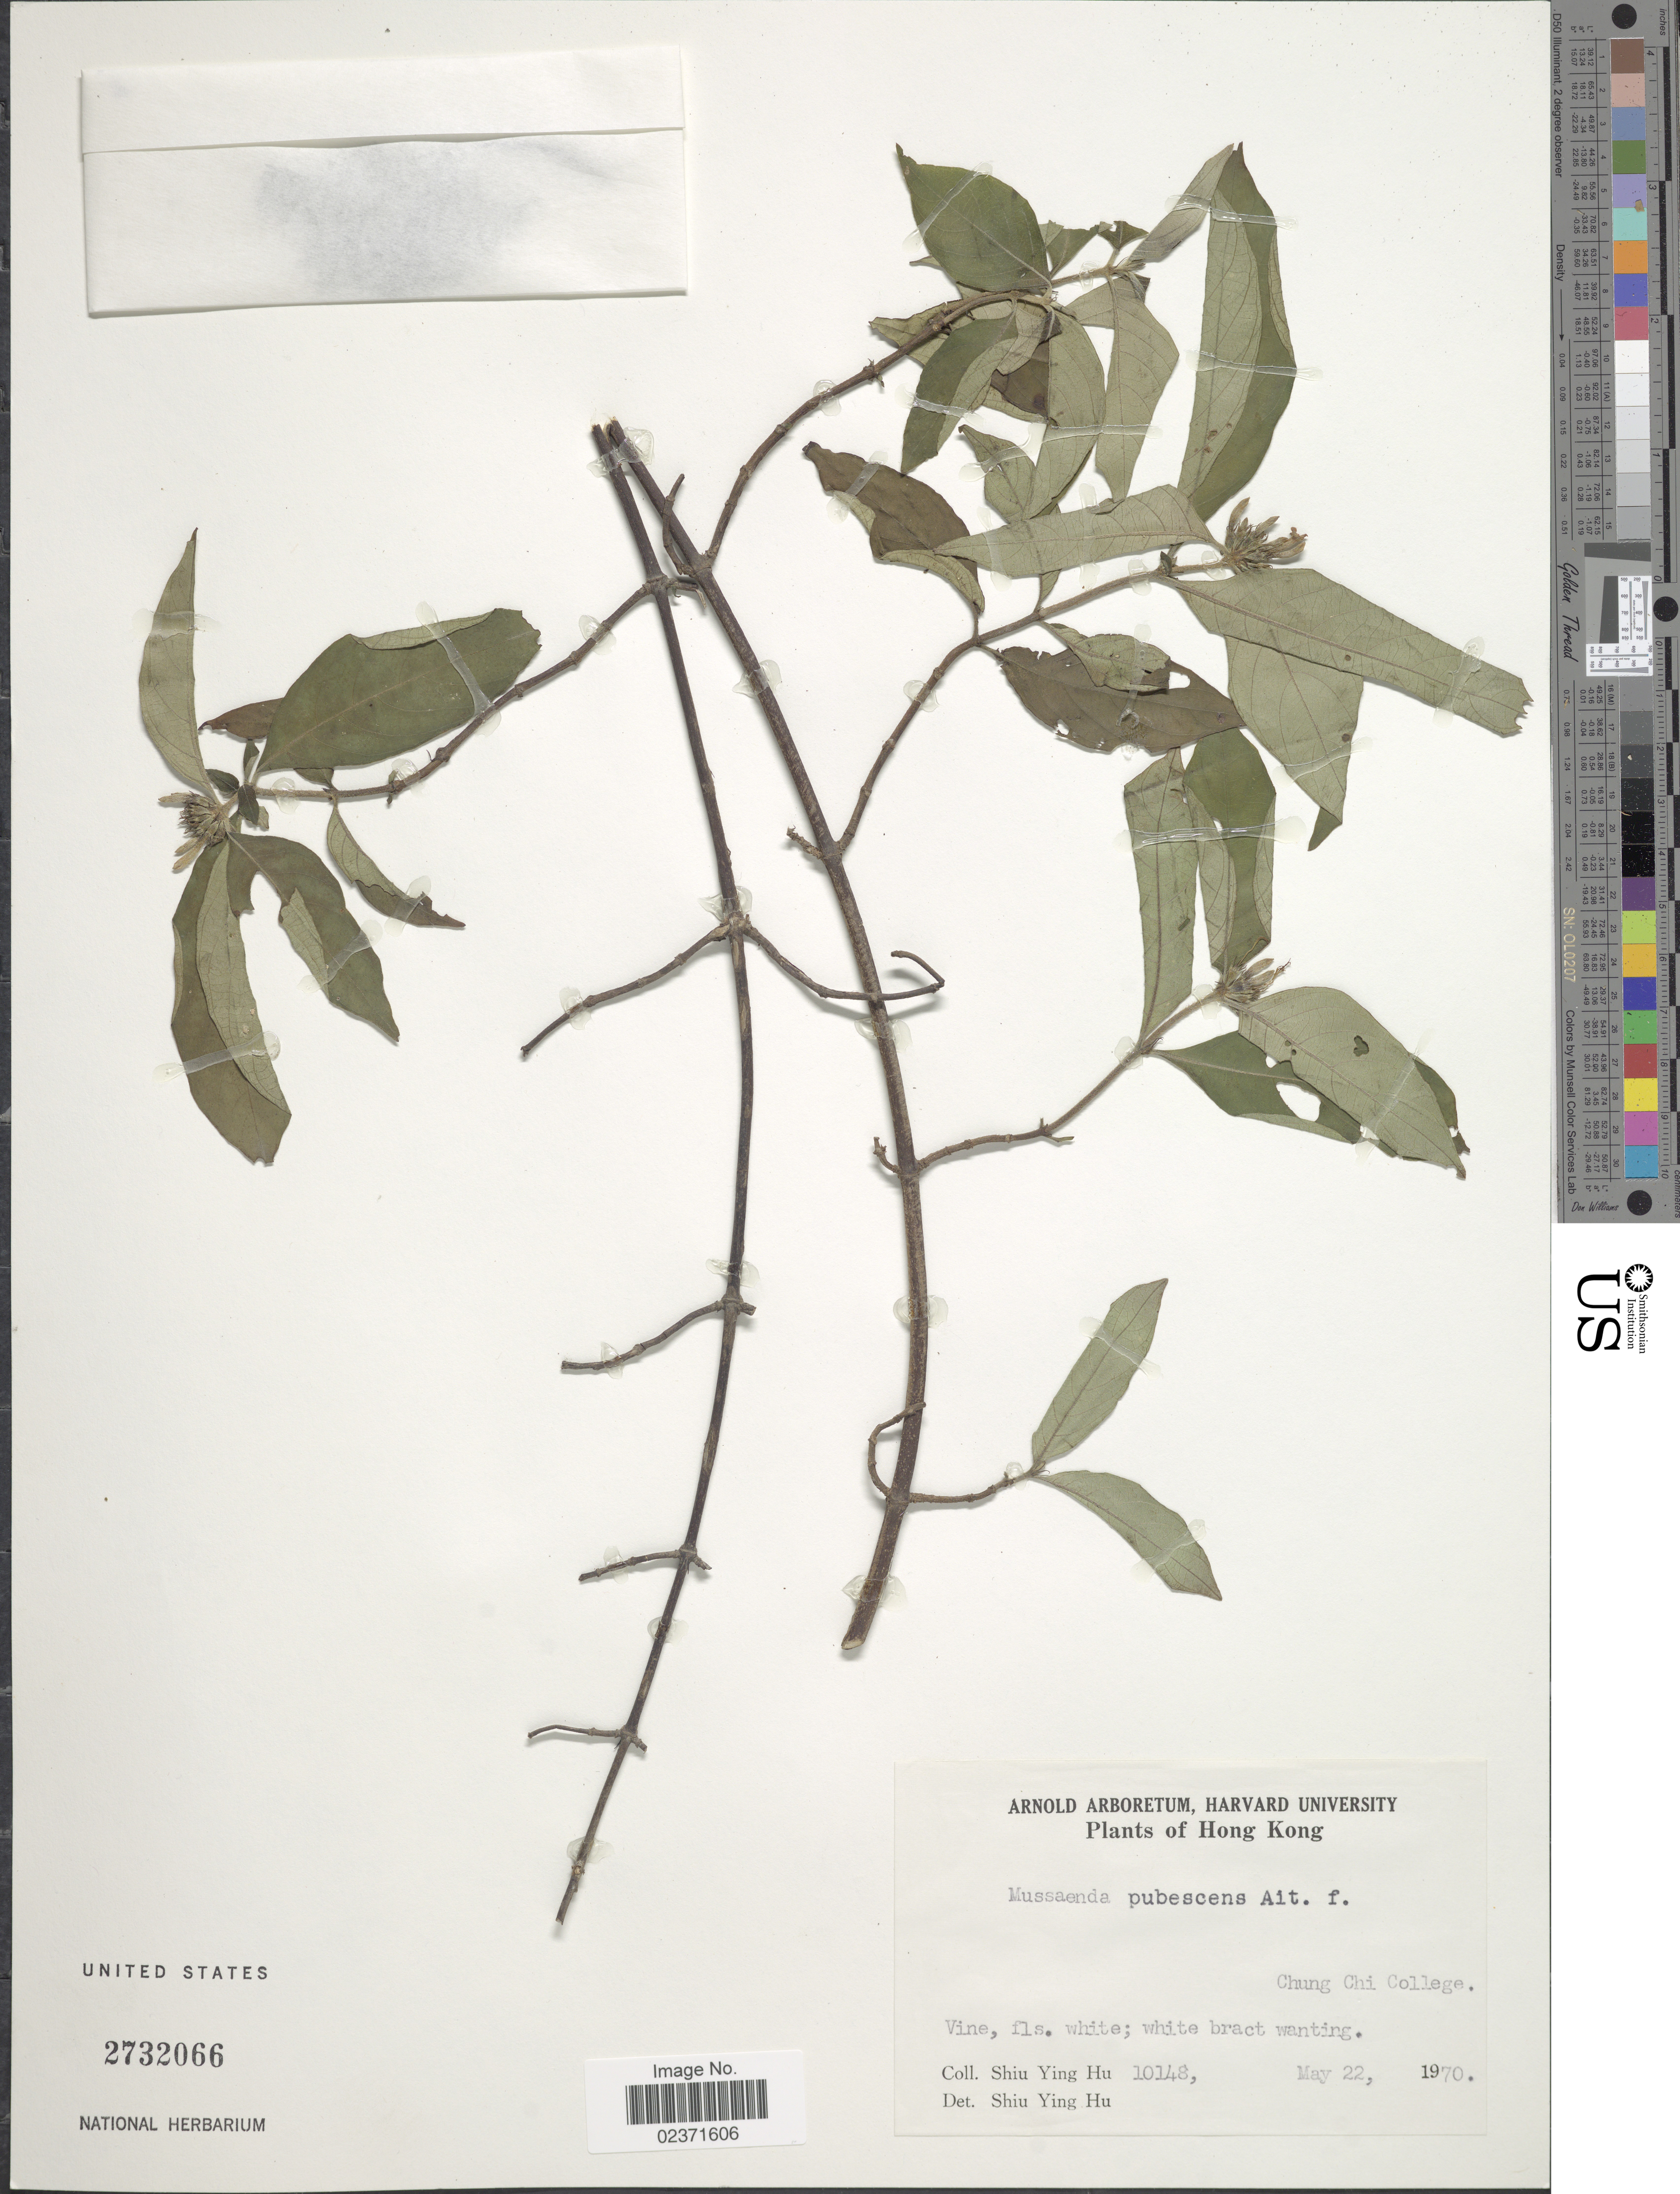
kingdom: Plantae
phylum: Tracheophyta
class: Magnoliopsida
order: Gentianales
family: Rubiaceae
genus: Mussaenda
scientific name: Mussaenda pubescens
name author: W.T. Aiton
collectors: S. Y. Hu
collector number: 10148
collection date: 1970-05-22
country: China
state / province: Hong Kong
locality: Chung Chi College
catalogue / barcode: US 2732066